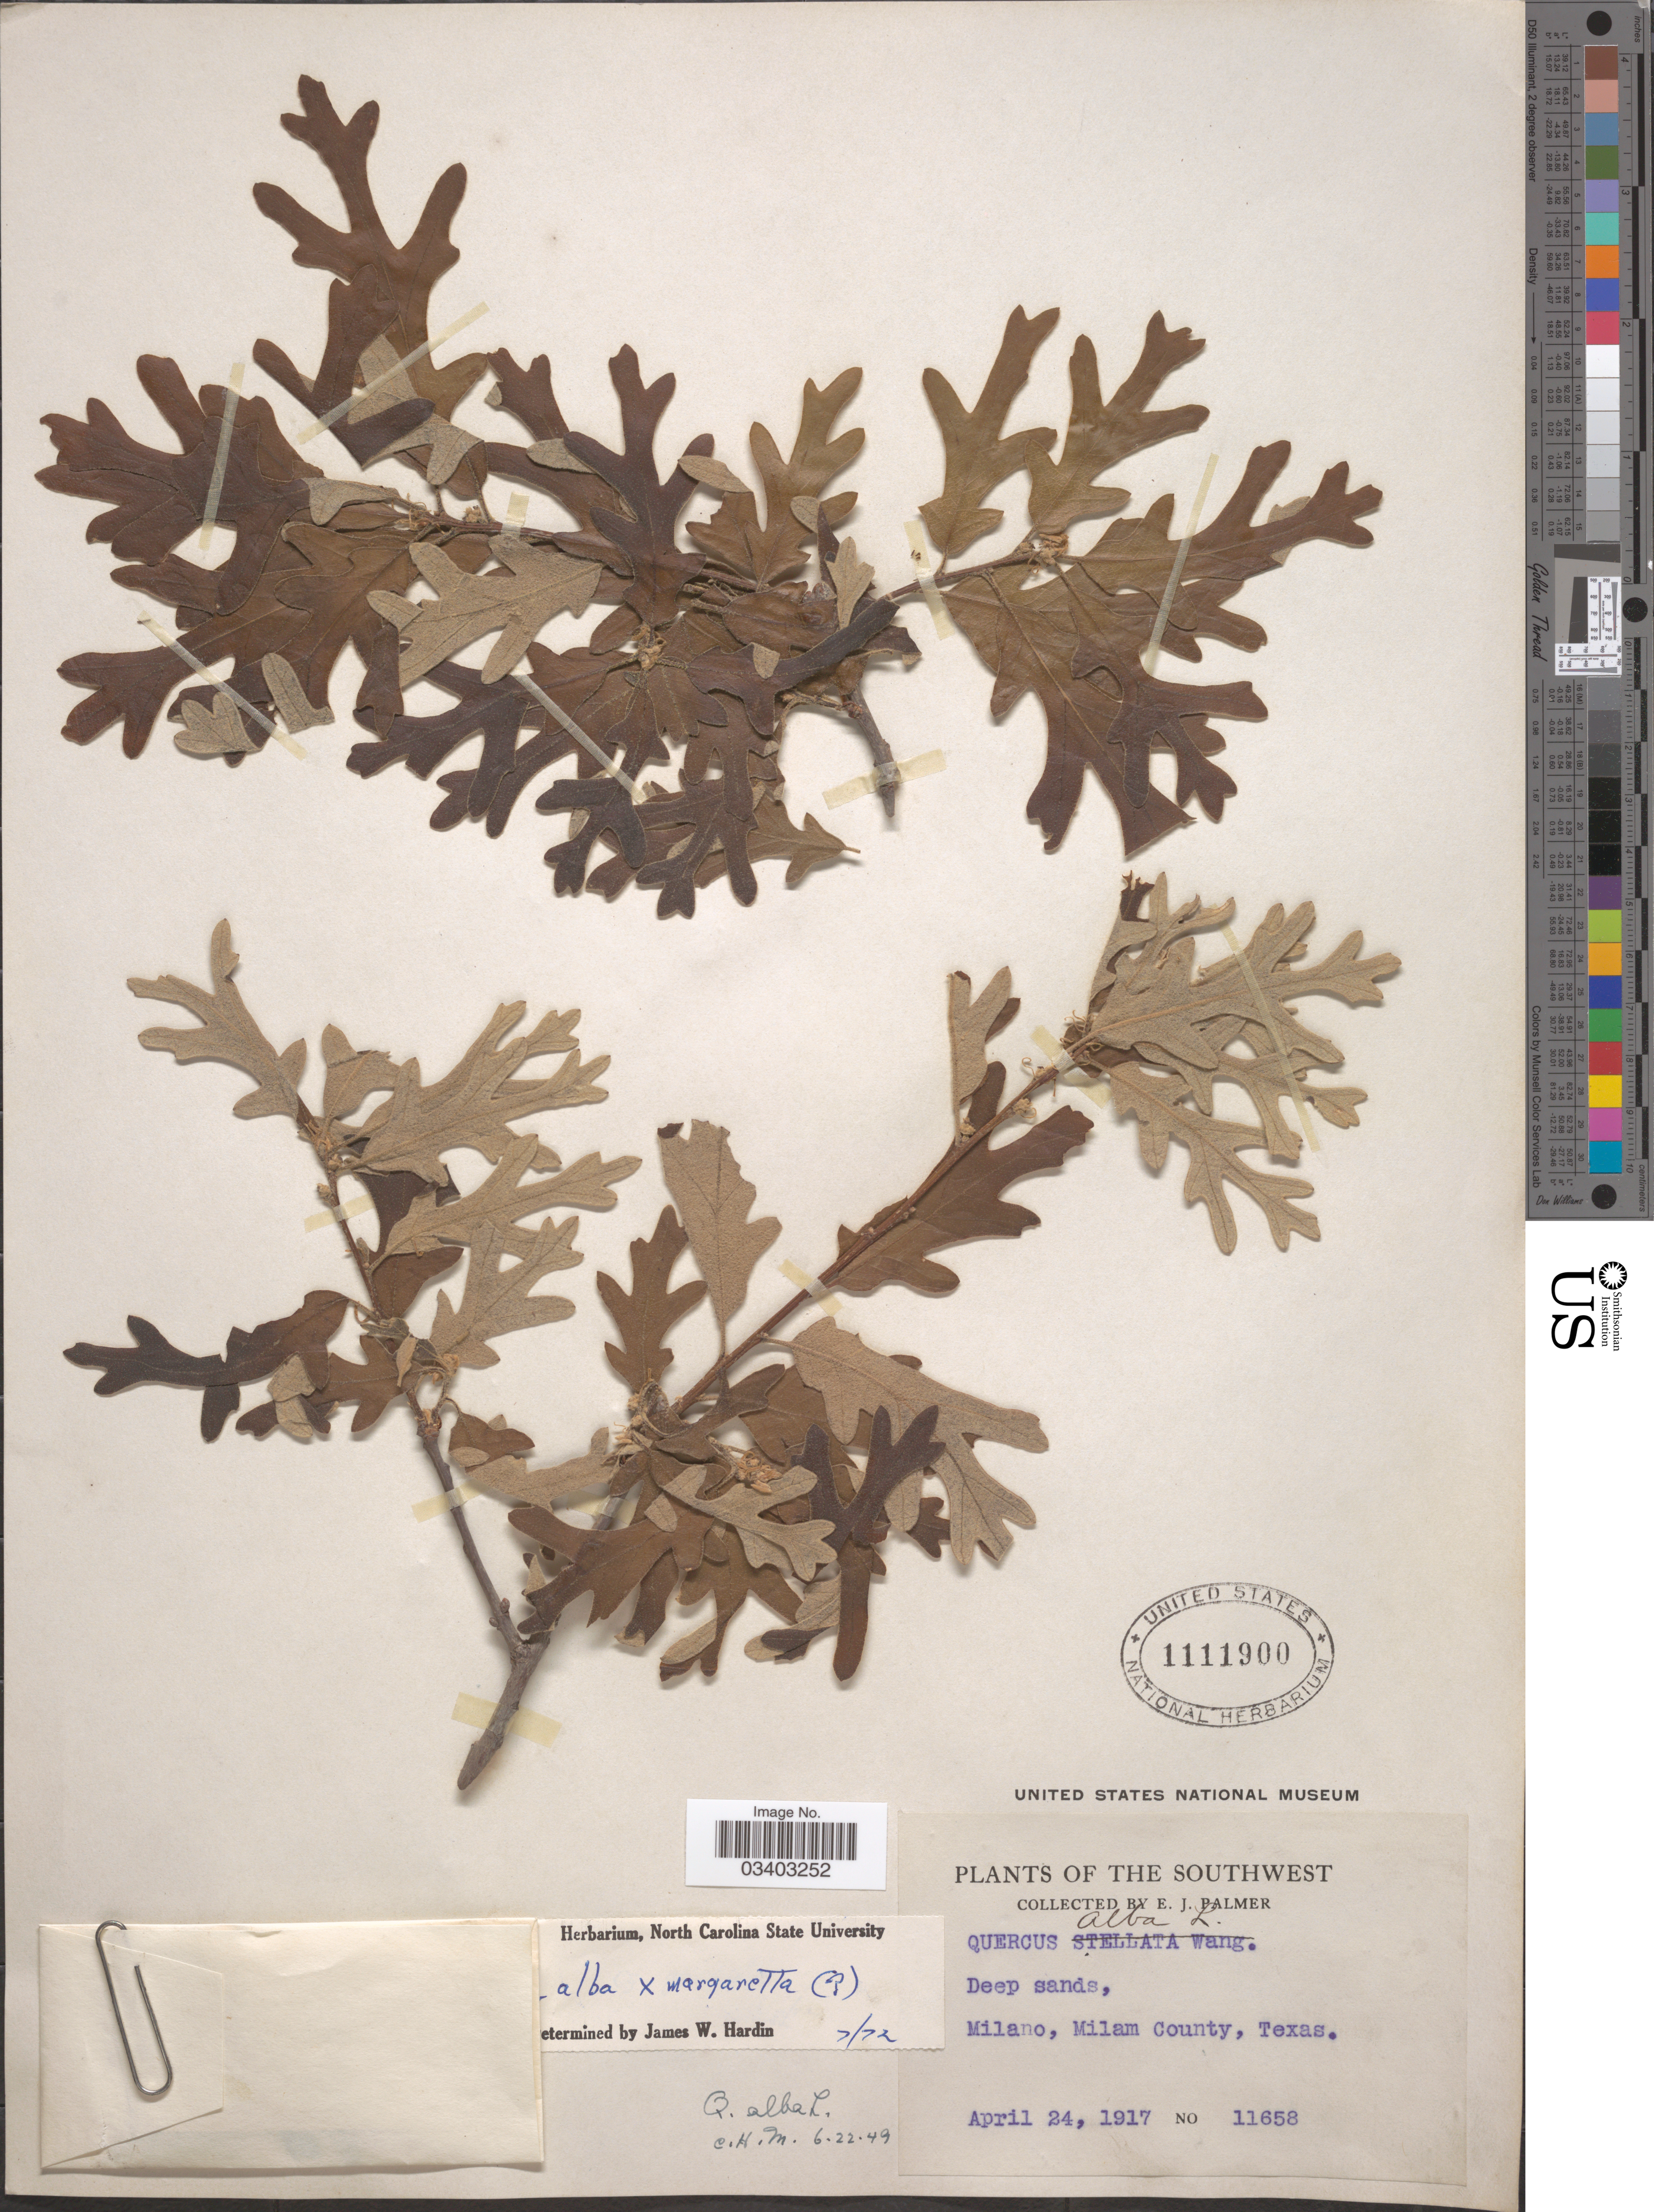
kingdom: Plantae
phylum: Tracheophyta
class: Magnoliopsida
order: Fagales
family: Fagaceae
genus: Quercus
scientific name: Quercus alba x Q. macrocarpa Michx.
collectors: E. J. Palmer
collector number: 11658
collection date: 1917-04-24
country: United States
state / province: Texas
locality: The Southwest. Milano, Milam County.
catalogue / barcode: US 1111900